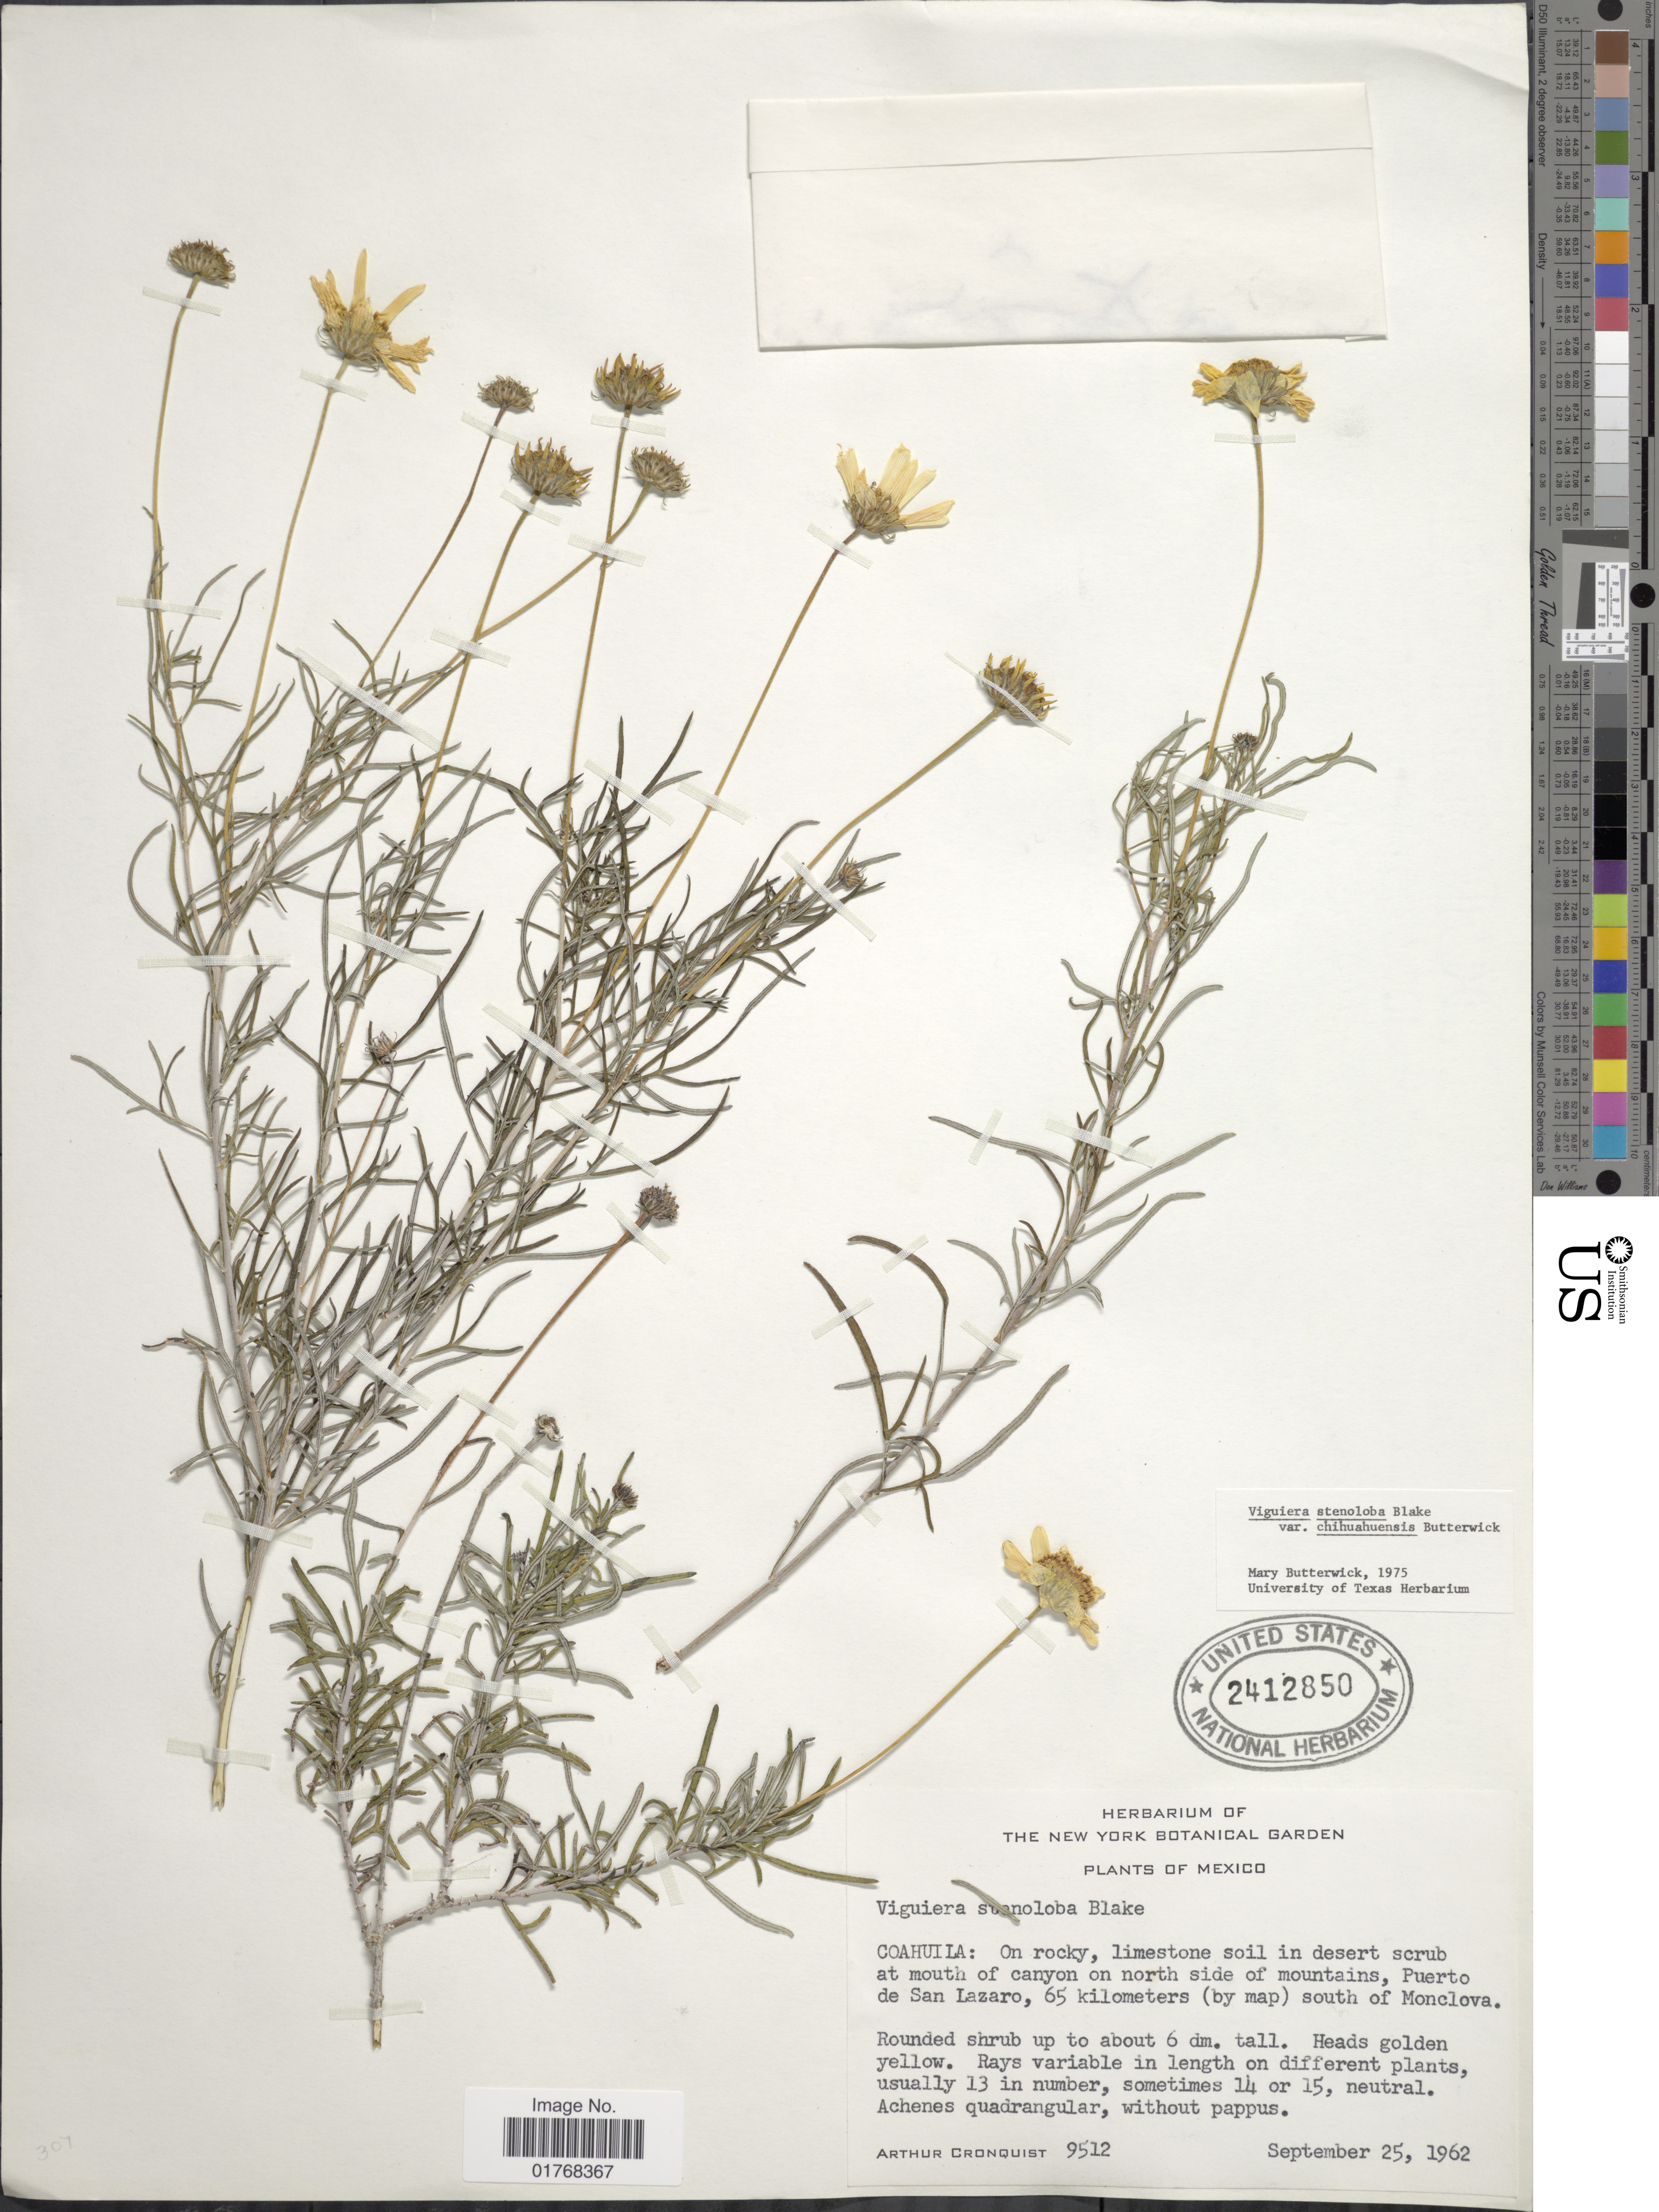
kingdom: Plantae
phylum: Tracheophyta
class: Magnoliopsida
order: Asterales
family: Asteraceae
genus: Viguiera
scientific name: Viguiera stenoloba var. chihuahuensis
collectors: A. J. Cronquist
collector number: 9512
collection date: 1962-09-25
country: Mexico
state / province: Coahuila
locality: On rocky, limestone soil in desert scrub at mouth of canyon on north side of mountains, Puerto de San Lazaro, 65 kilometers (by map) south of Monclova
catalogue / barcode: US 2412850